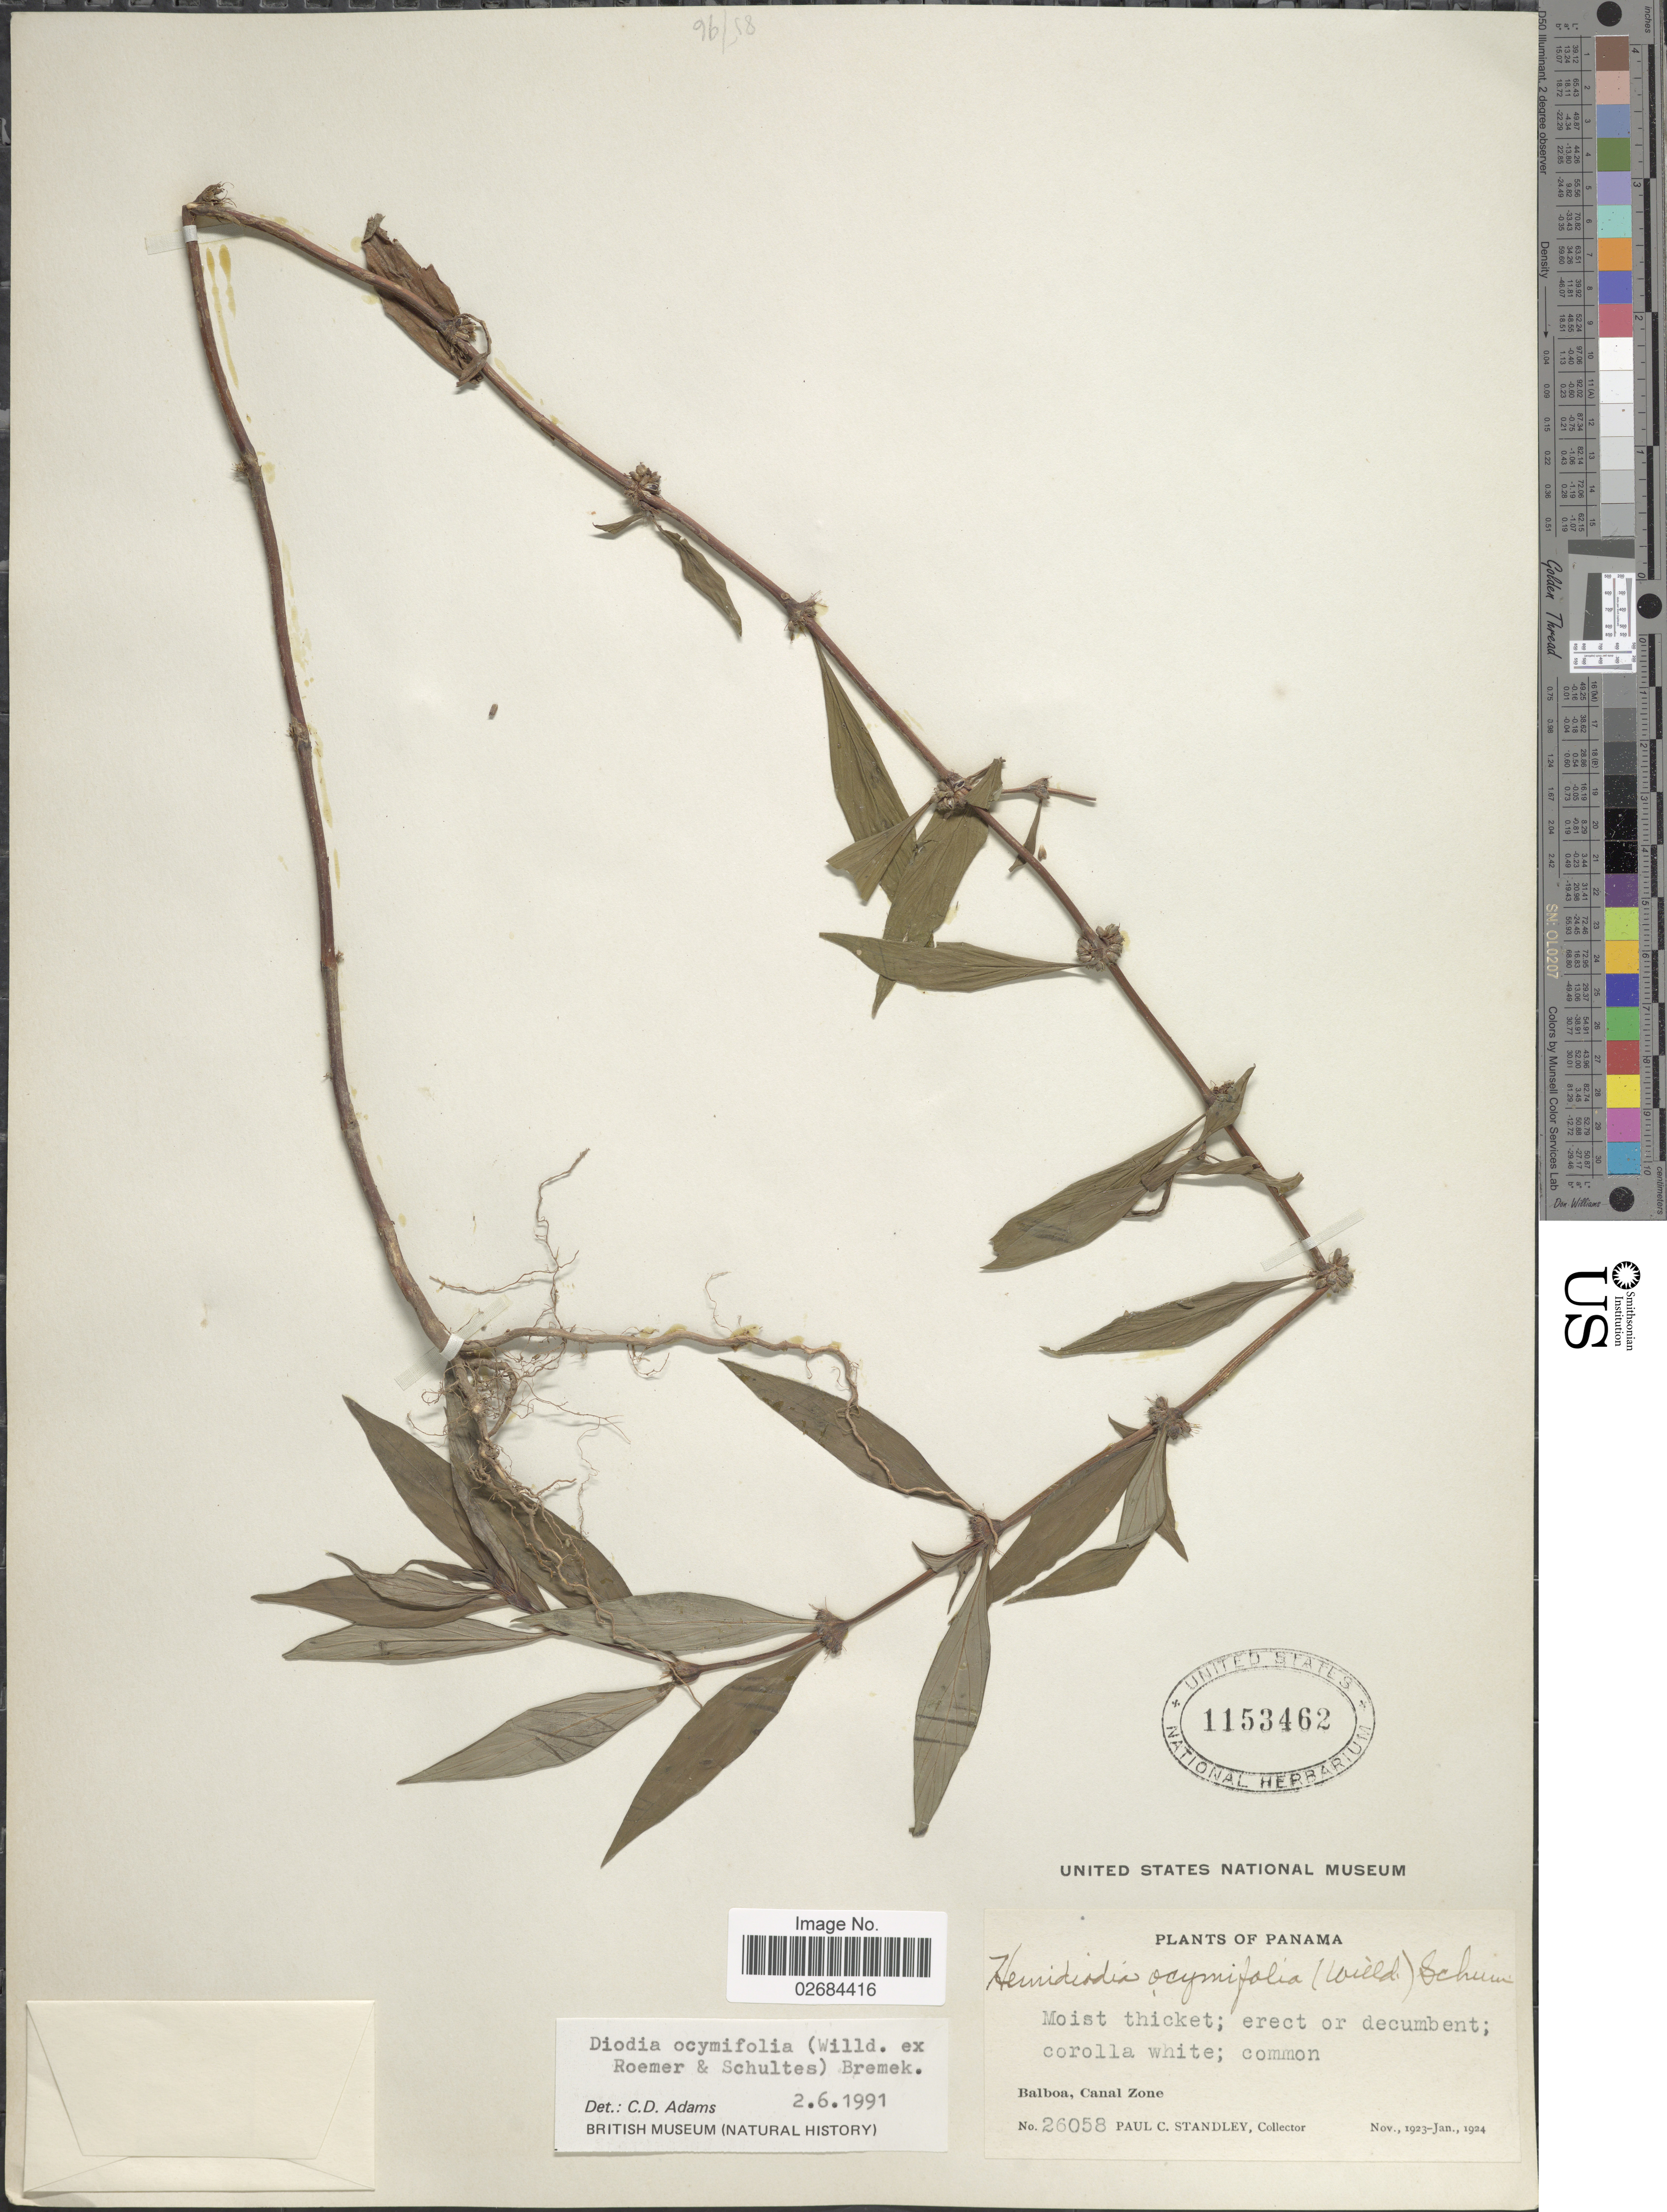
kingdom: Plantae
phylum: Tracheophyta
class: Magnoliopsida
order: Gentianales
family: Rubiaceae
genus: Diodia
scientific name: Diodia ocymifolia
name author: (Willd. ex Roem. & Schult.) Bremek.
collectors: P. C. Standley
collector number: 26058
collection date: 1923-11/1924-01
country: Panama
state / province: Colón / Panamá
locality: Balboa, Canal Zone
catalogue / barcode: US 1153462